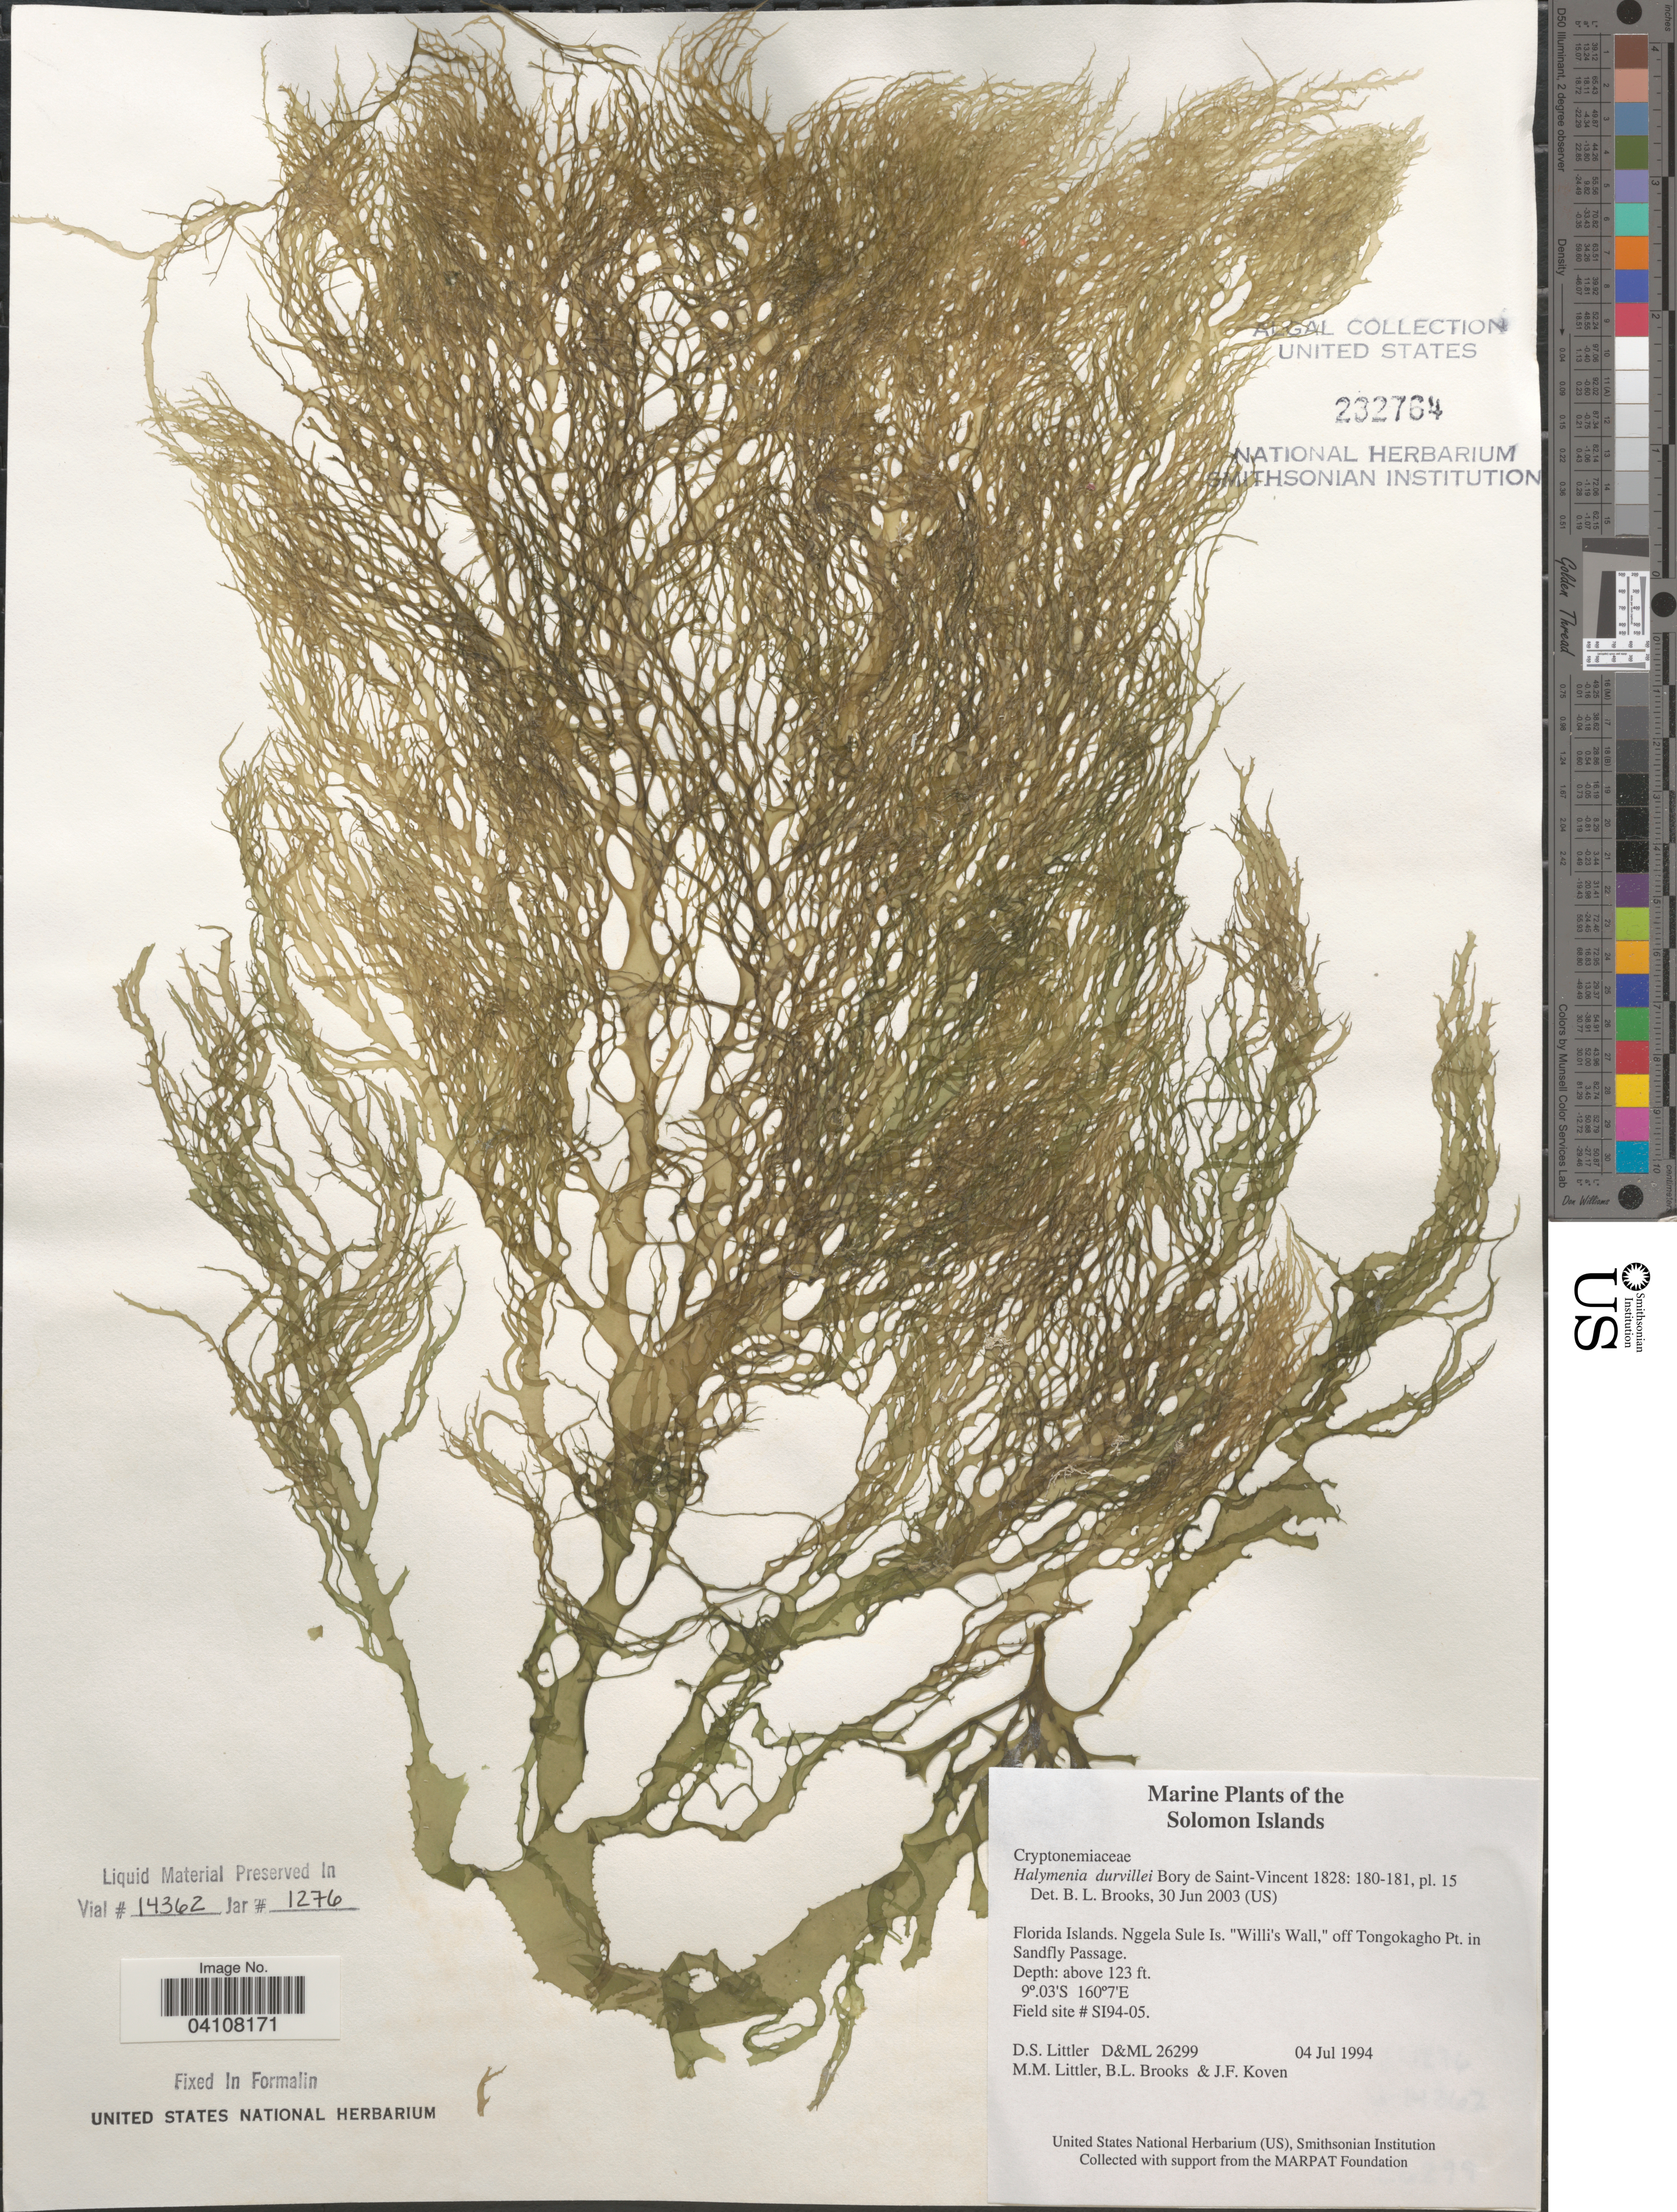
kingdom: Plantae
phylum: Rhodophyta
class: Florideophyceae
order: Halymeniales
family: Halymeniaceae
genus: Halymenia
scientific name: Halymenia durvillaei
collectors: D. S. Littler, B. Brooks & J. Koven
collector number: D&ML26299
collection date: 1994-07-04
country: Solomon Islands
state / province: Solomon Islands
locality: Florida Islands. Nggela Sule Is. "Willi's Wall", off Tongokagho Pt. in Sandfly Passage. Field site # SI94-05.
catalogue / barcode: US 232764